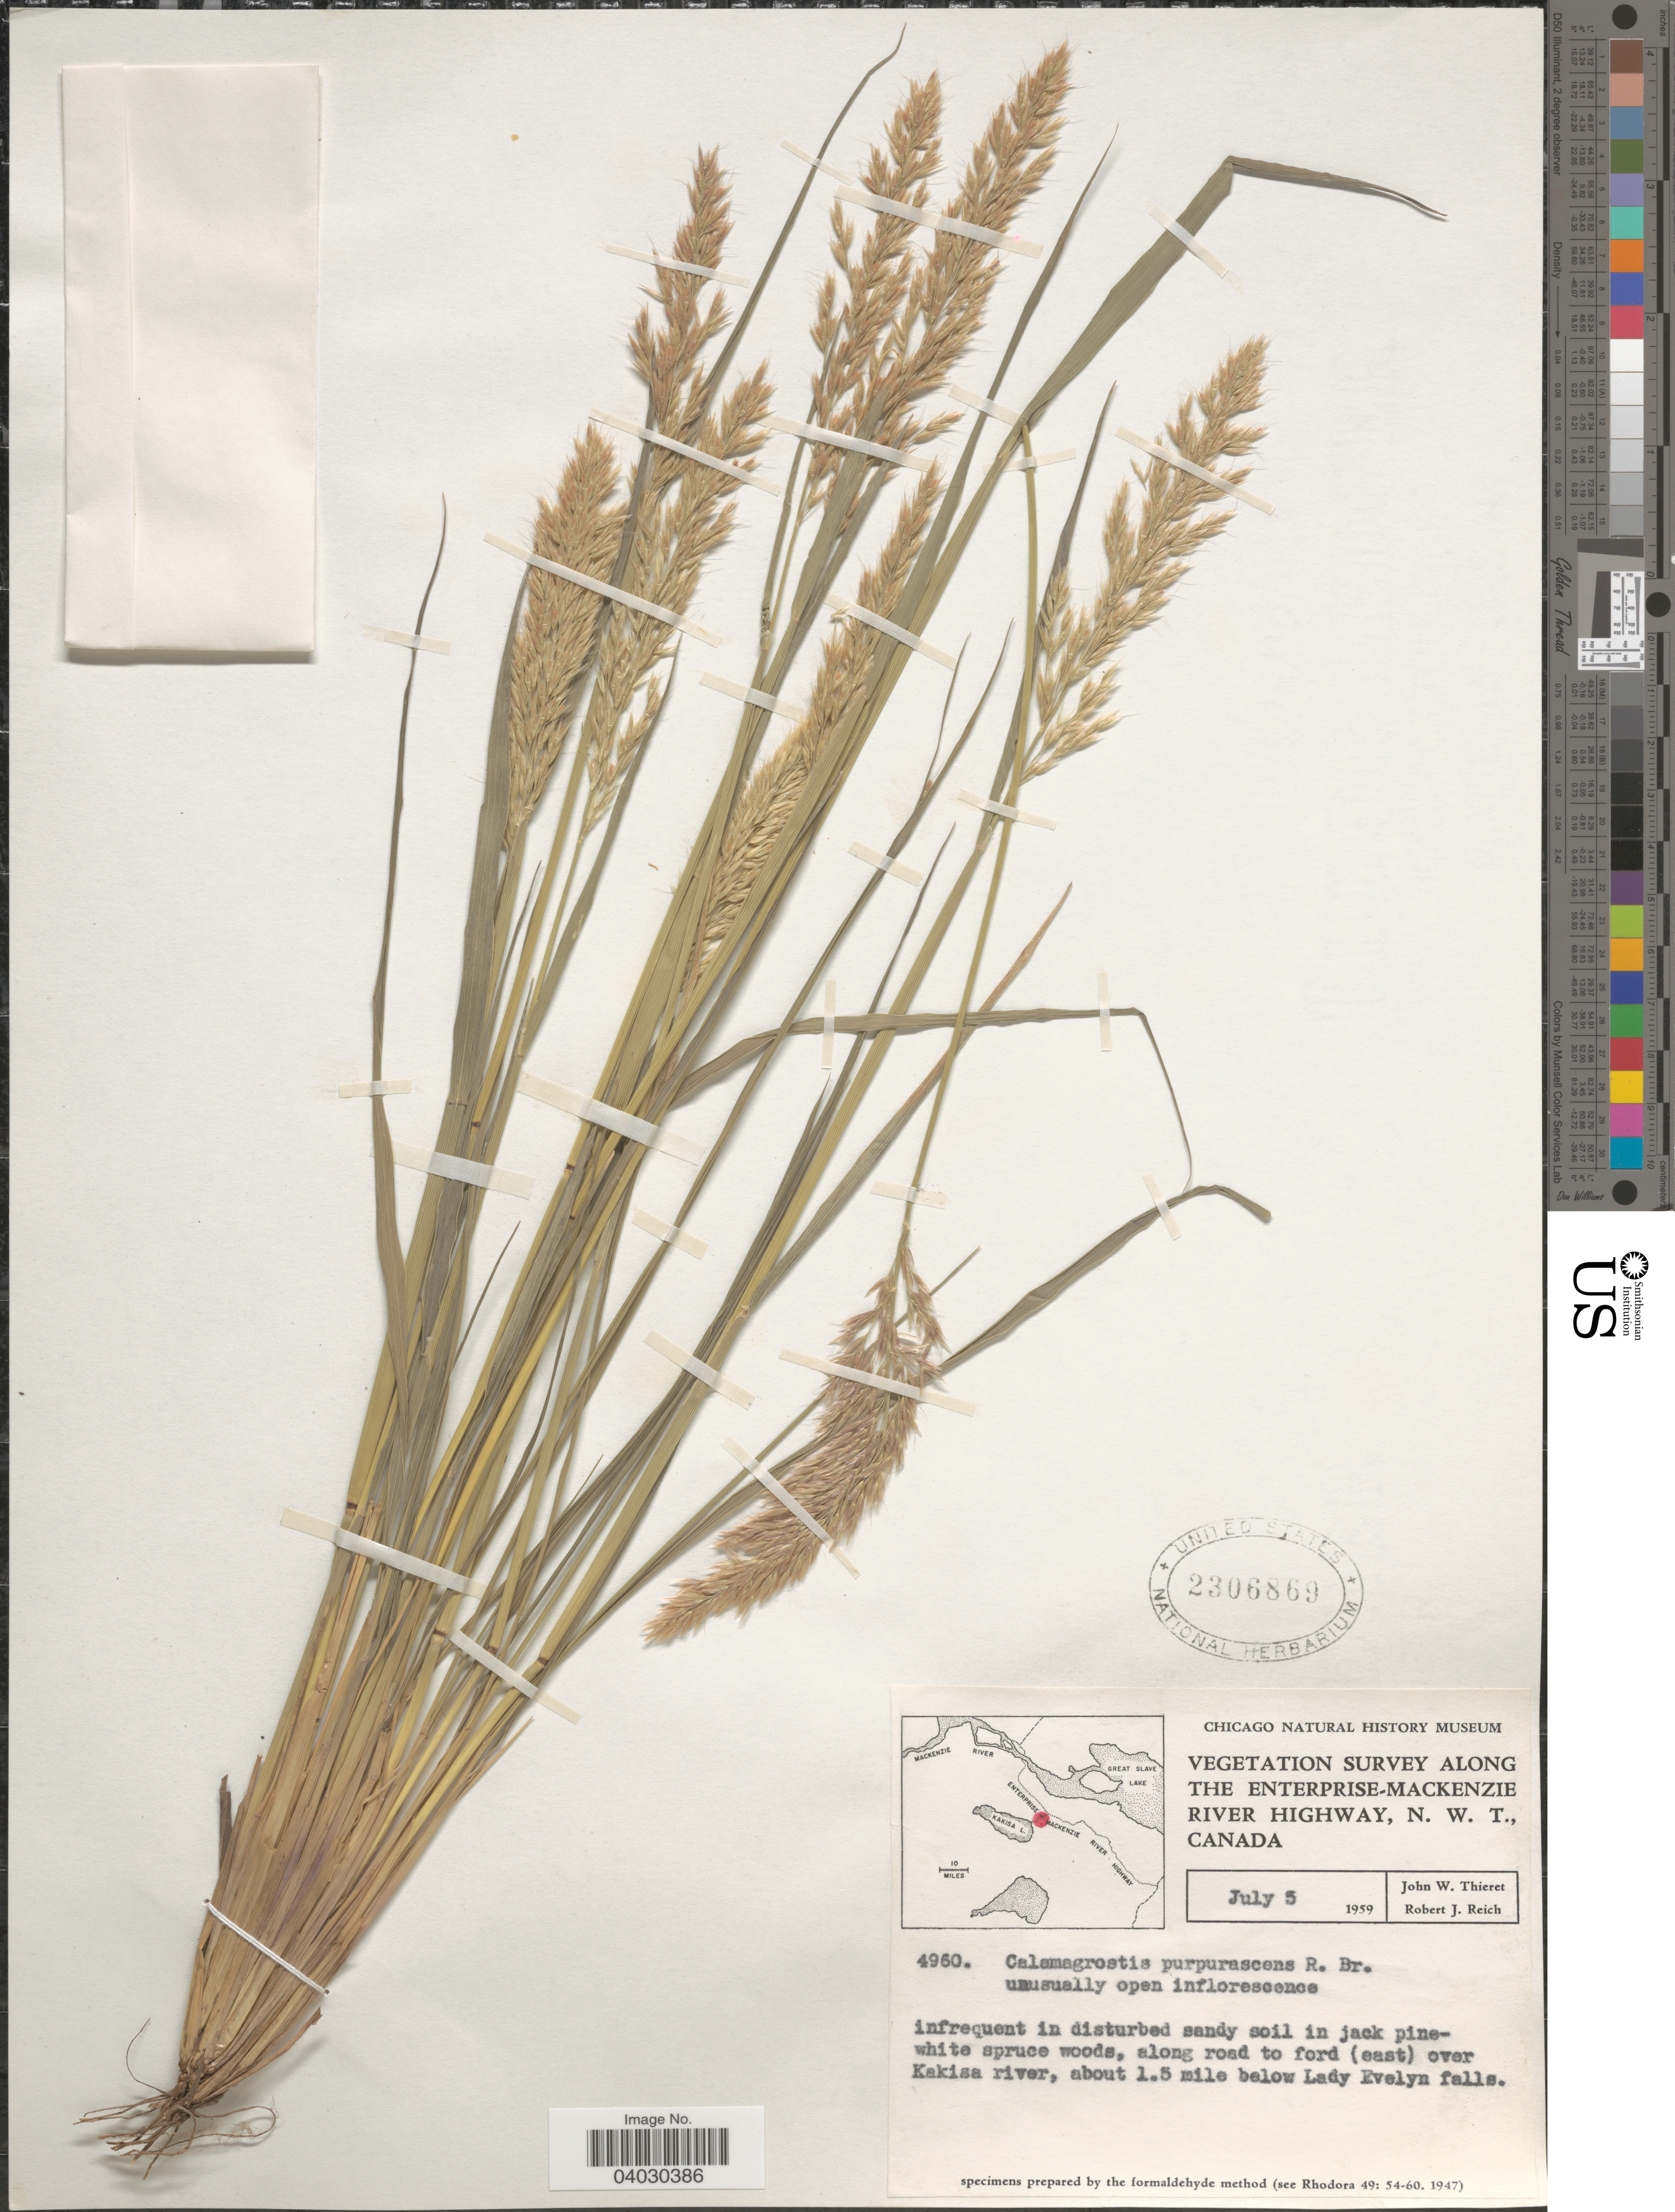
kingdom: Plantae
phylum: Tracheophyta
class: Liliopsida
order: Poales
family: Poaceae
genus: Calamagrostis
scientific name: Calamagrostis purpurascens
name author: R. Br.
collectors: J. W. Thieret & R. Reich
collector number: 4960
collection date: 1959-07-05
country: Canada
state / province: Northwest Territories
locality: Vegetation Survey along The Enterprise-Mackenzie River Highway, N. W. T. Along road to ford (east) over Kakisa river, about 1.5 mile below Lady Evelyn falls.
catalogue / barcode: US 2306869